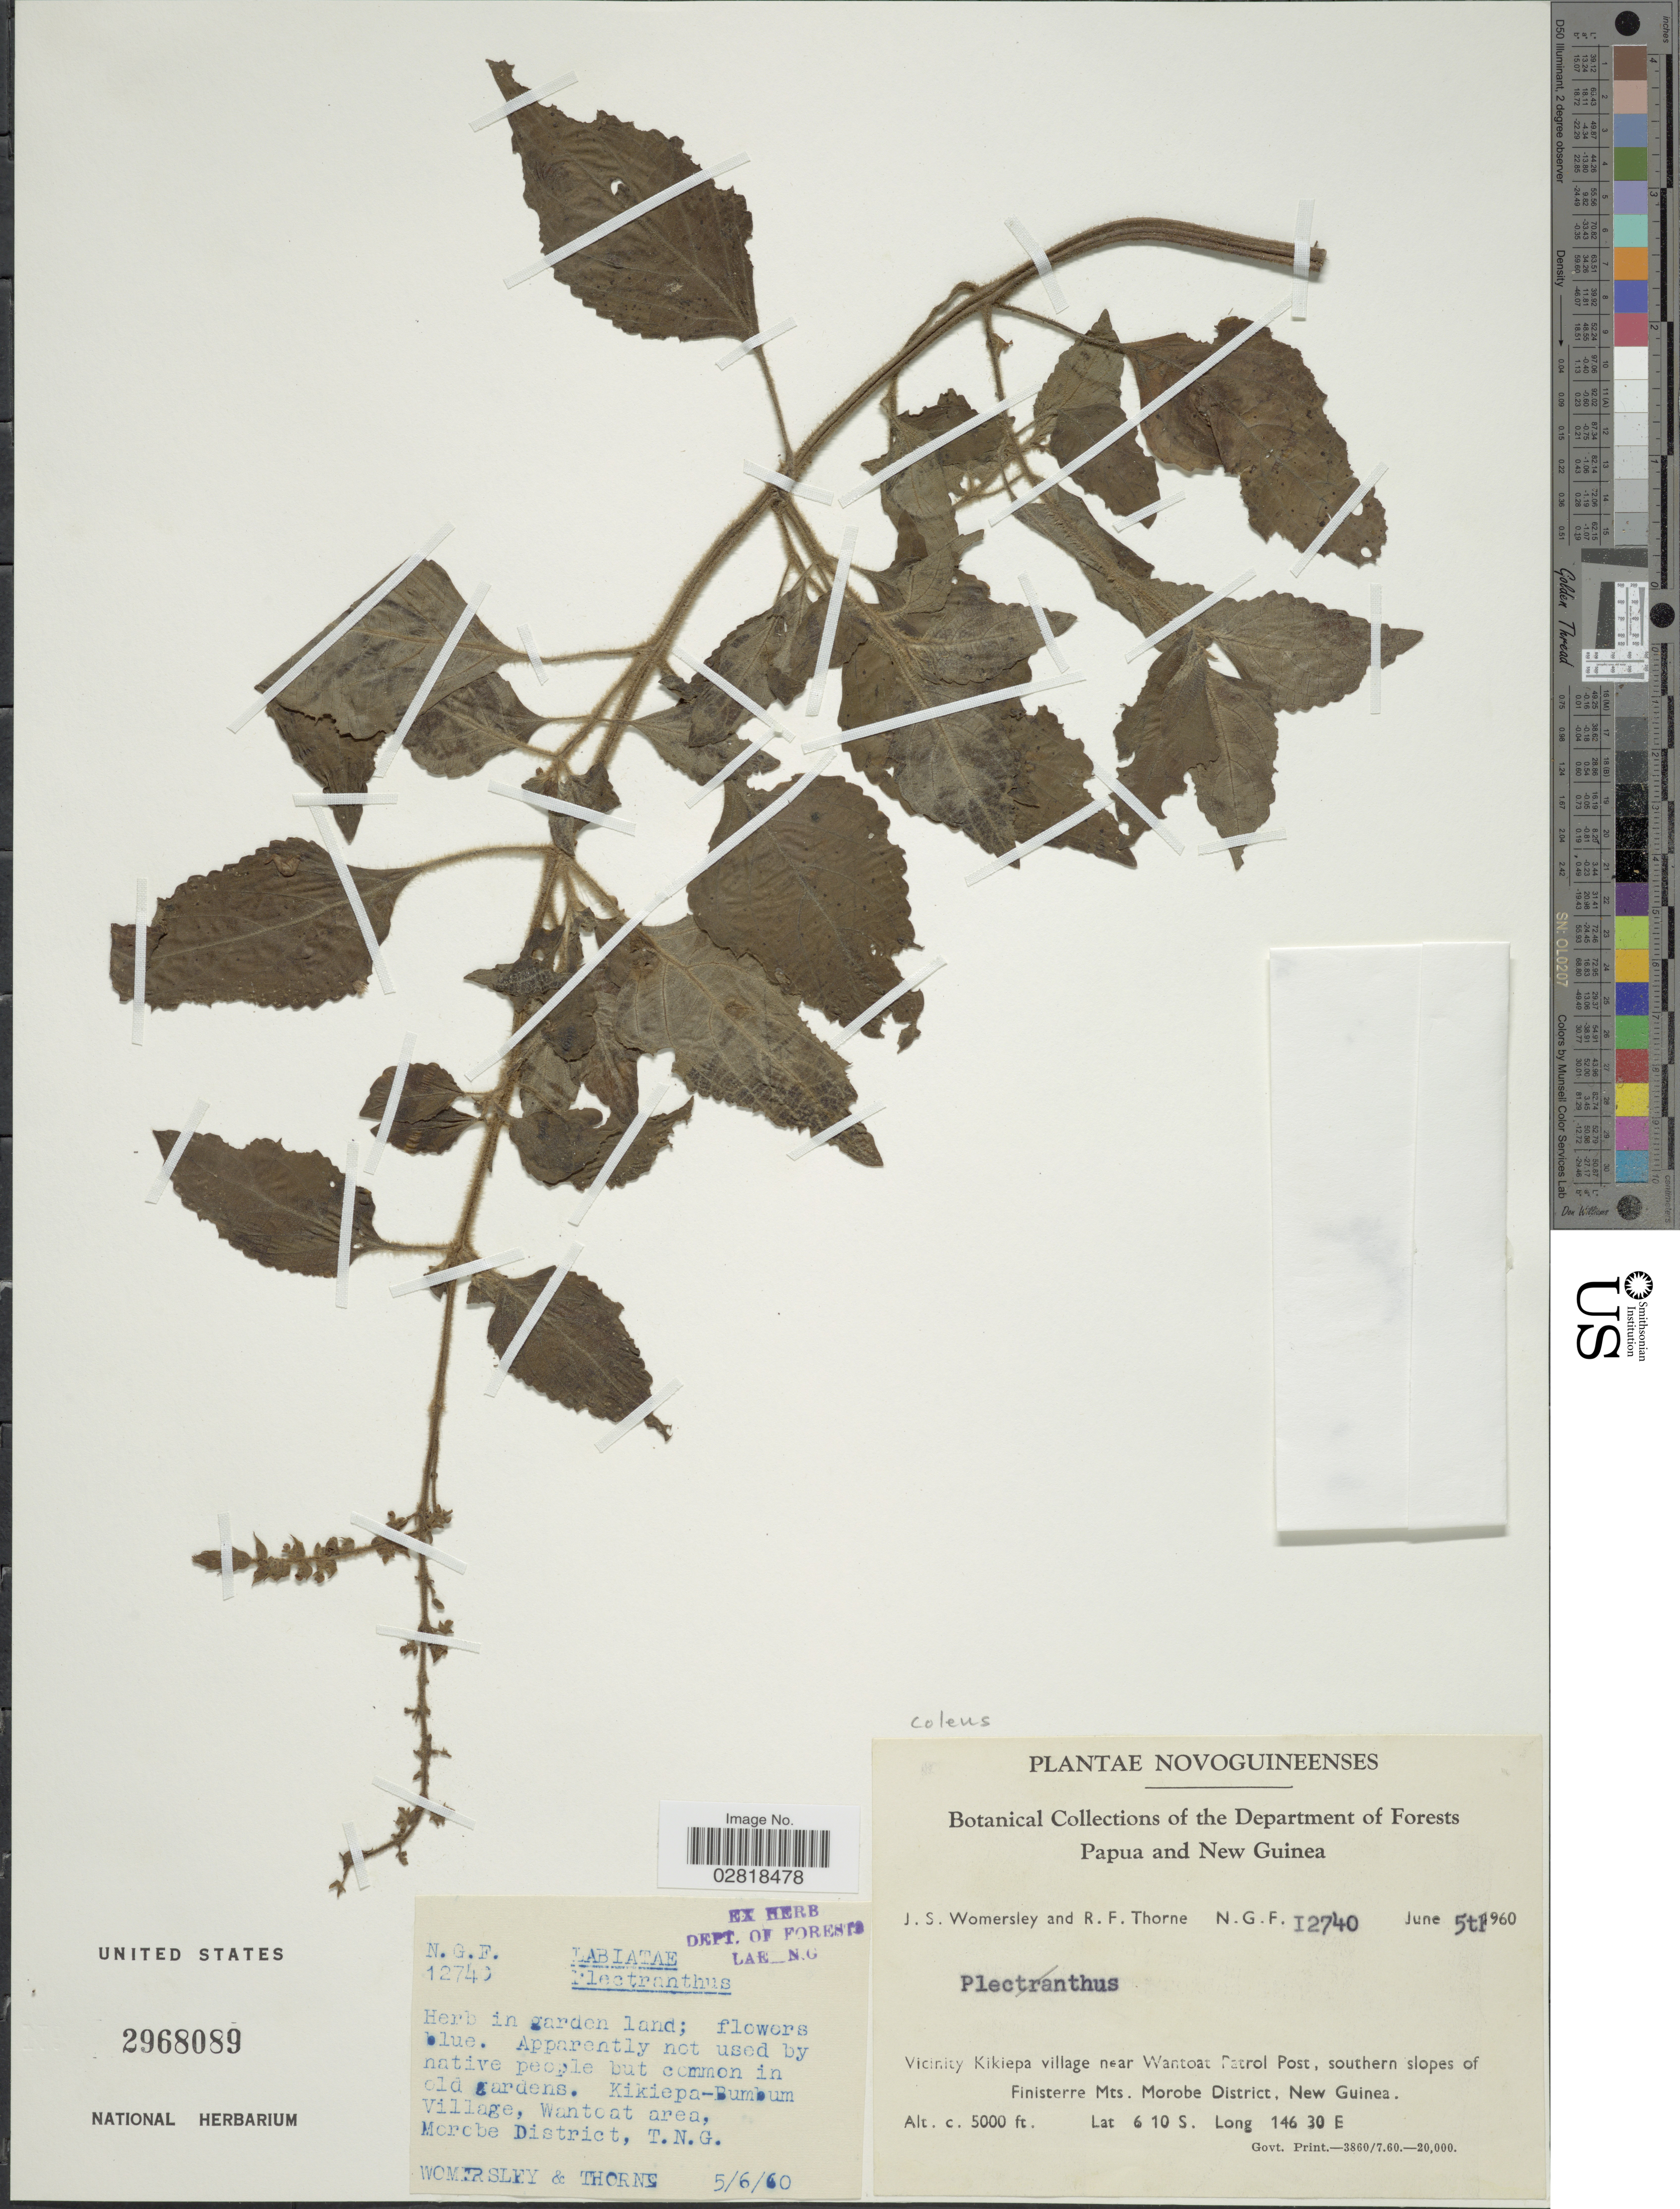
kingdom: Plantae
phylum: Tracheophyta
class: Magnoliopsida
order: Lamiales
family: Lamiaceae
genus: Plectranthus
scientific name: Plectranthus sp.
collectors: J. S. Womersley & R. F. Thorne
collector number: NGF12740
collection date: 1960-06-05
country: Papua New Guinea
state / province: Morobe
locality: Novoguineenses. Vicinity Kikiepa village near Wantoat Patrol Post, southern slopes of Finisterre Mts. Morobe District, New Guinea.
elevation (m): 1524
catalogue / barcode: US 2968089